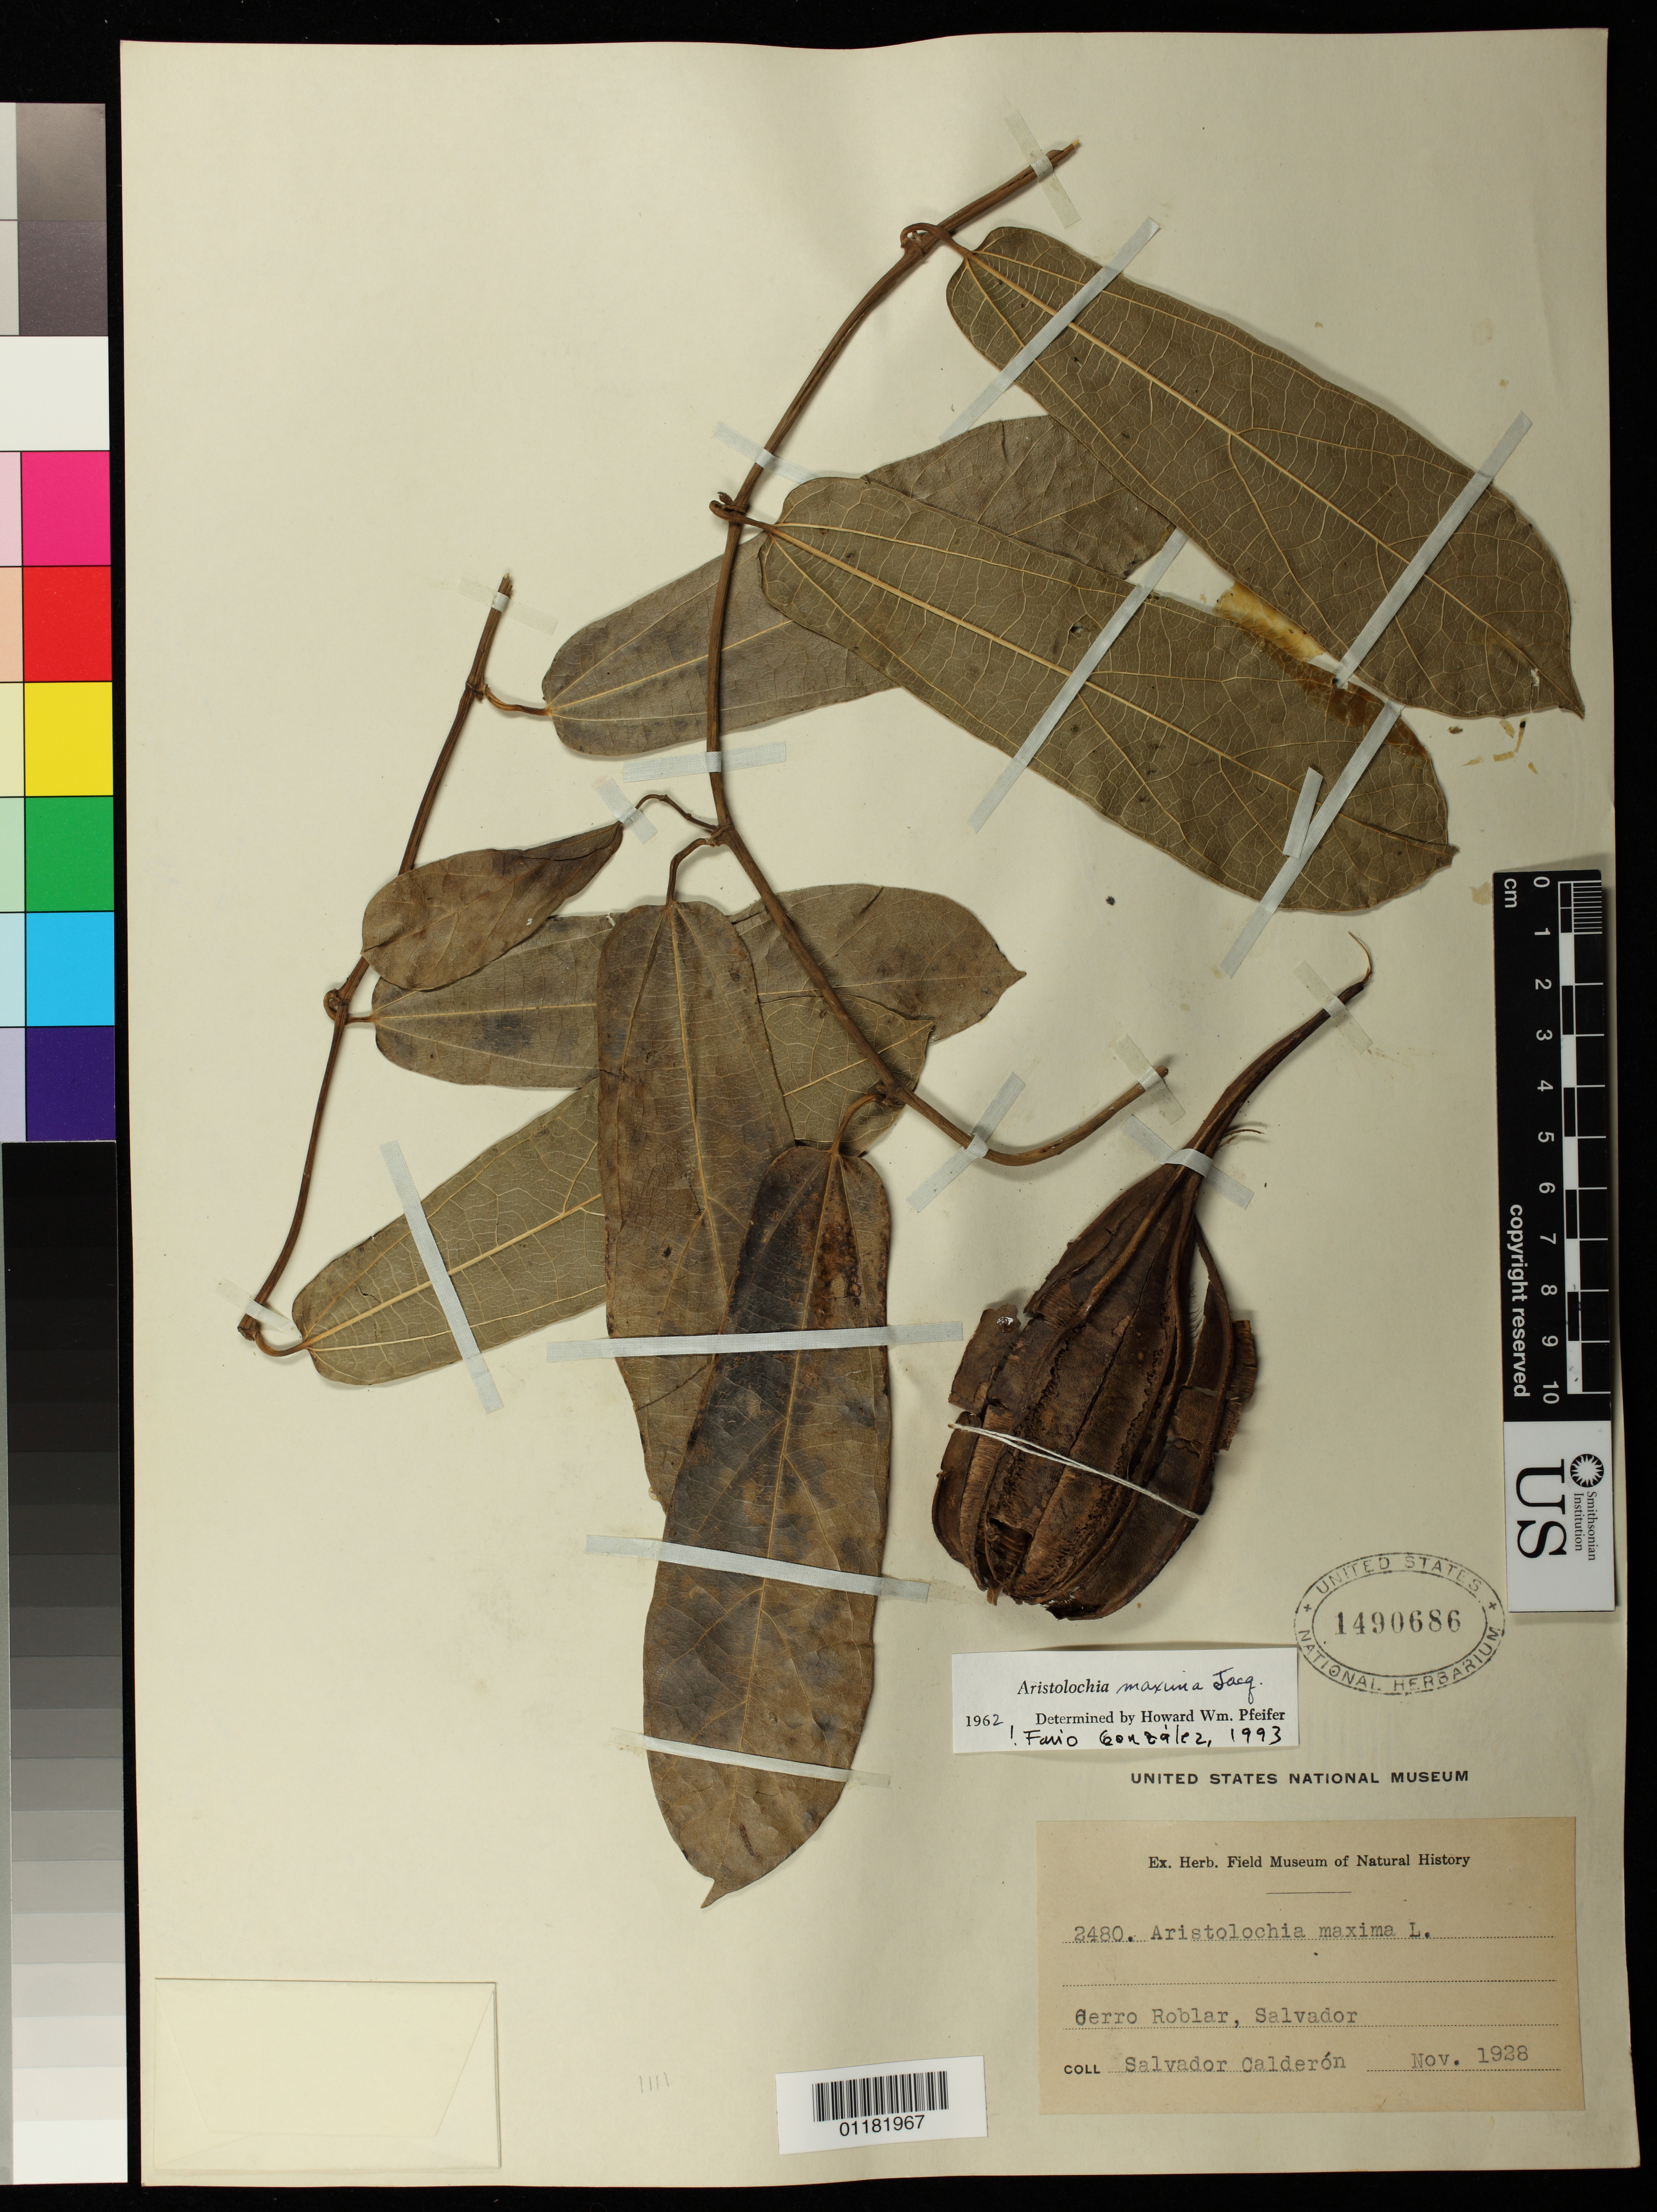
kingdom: Plantae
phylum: Tracheophyta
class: Magnoliopsida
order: Piperales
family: Aristolochiaceae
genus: Aristolochia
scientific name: Aristolochia maxima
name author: Jacq.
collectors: S. Calderón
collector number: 2480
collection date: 1938-11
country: El Salvador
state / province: Chalatenango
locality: Cerro Roblar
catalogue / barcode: US 1490686